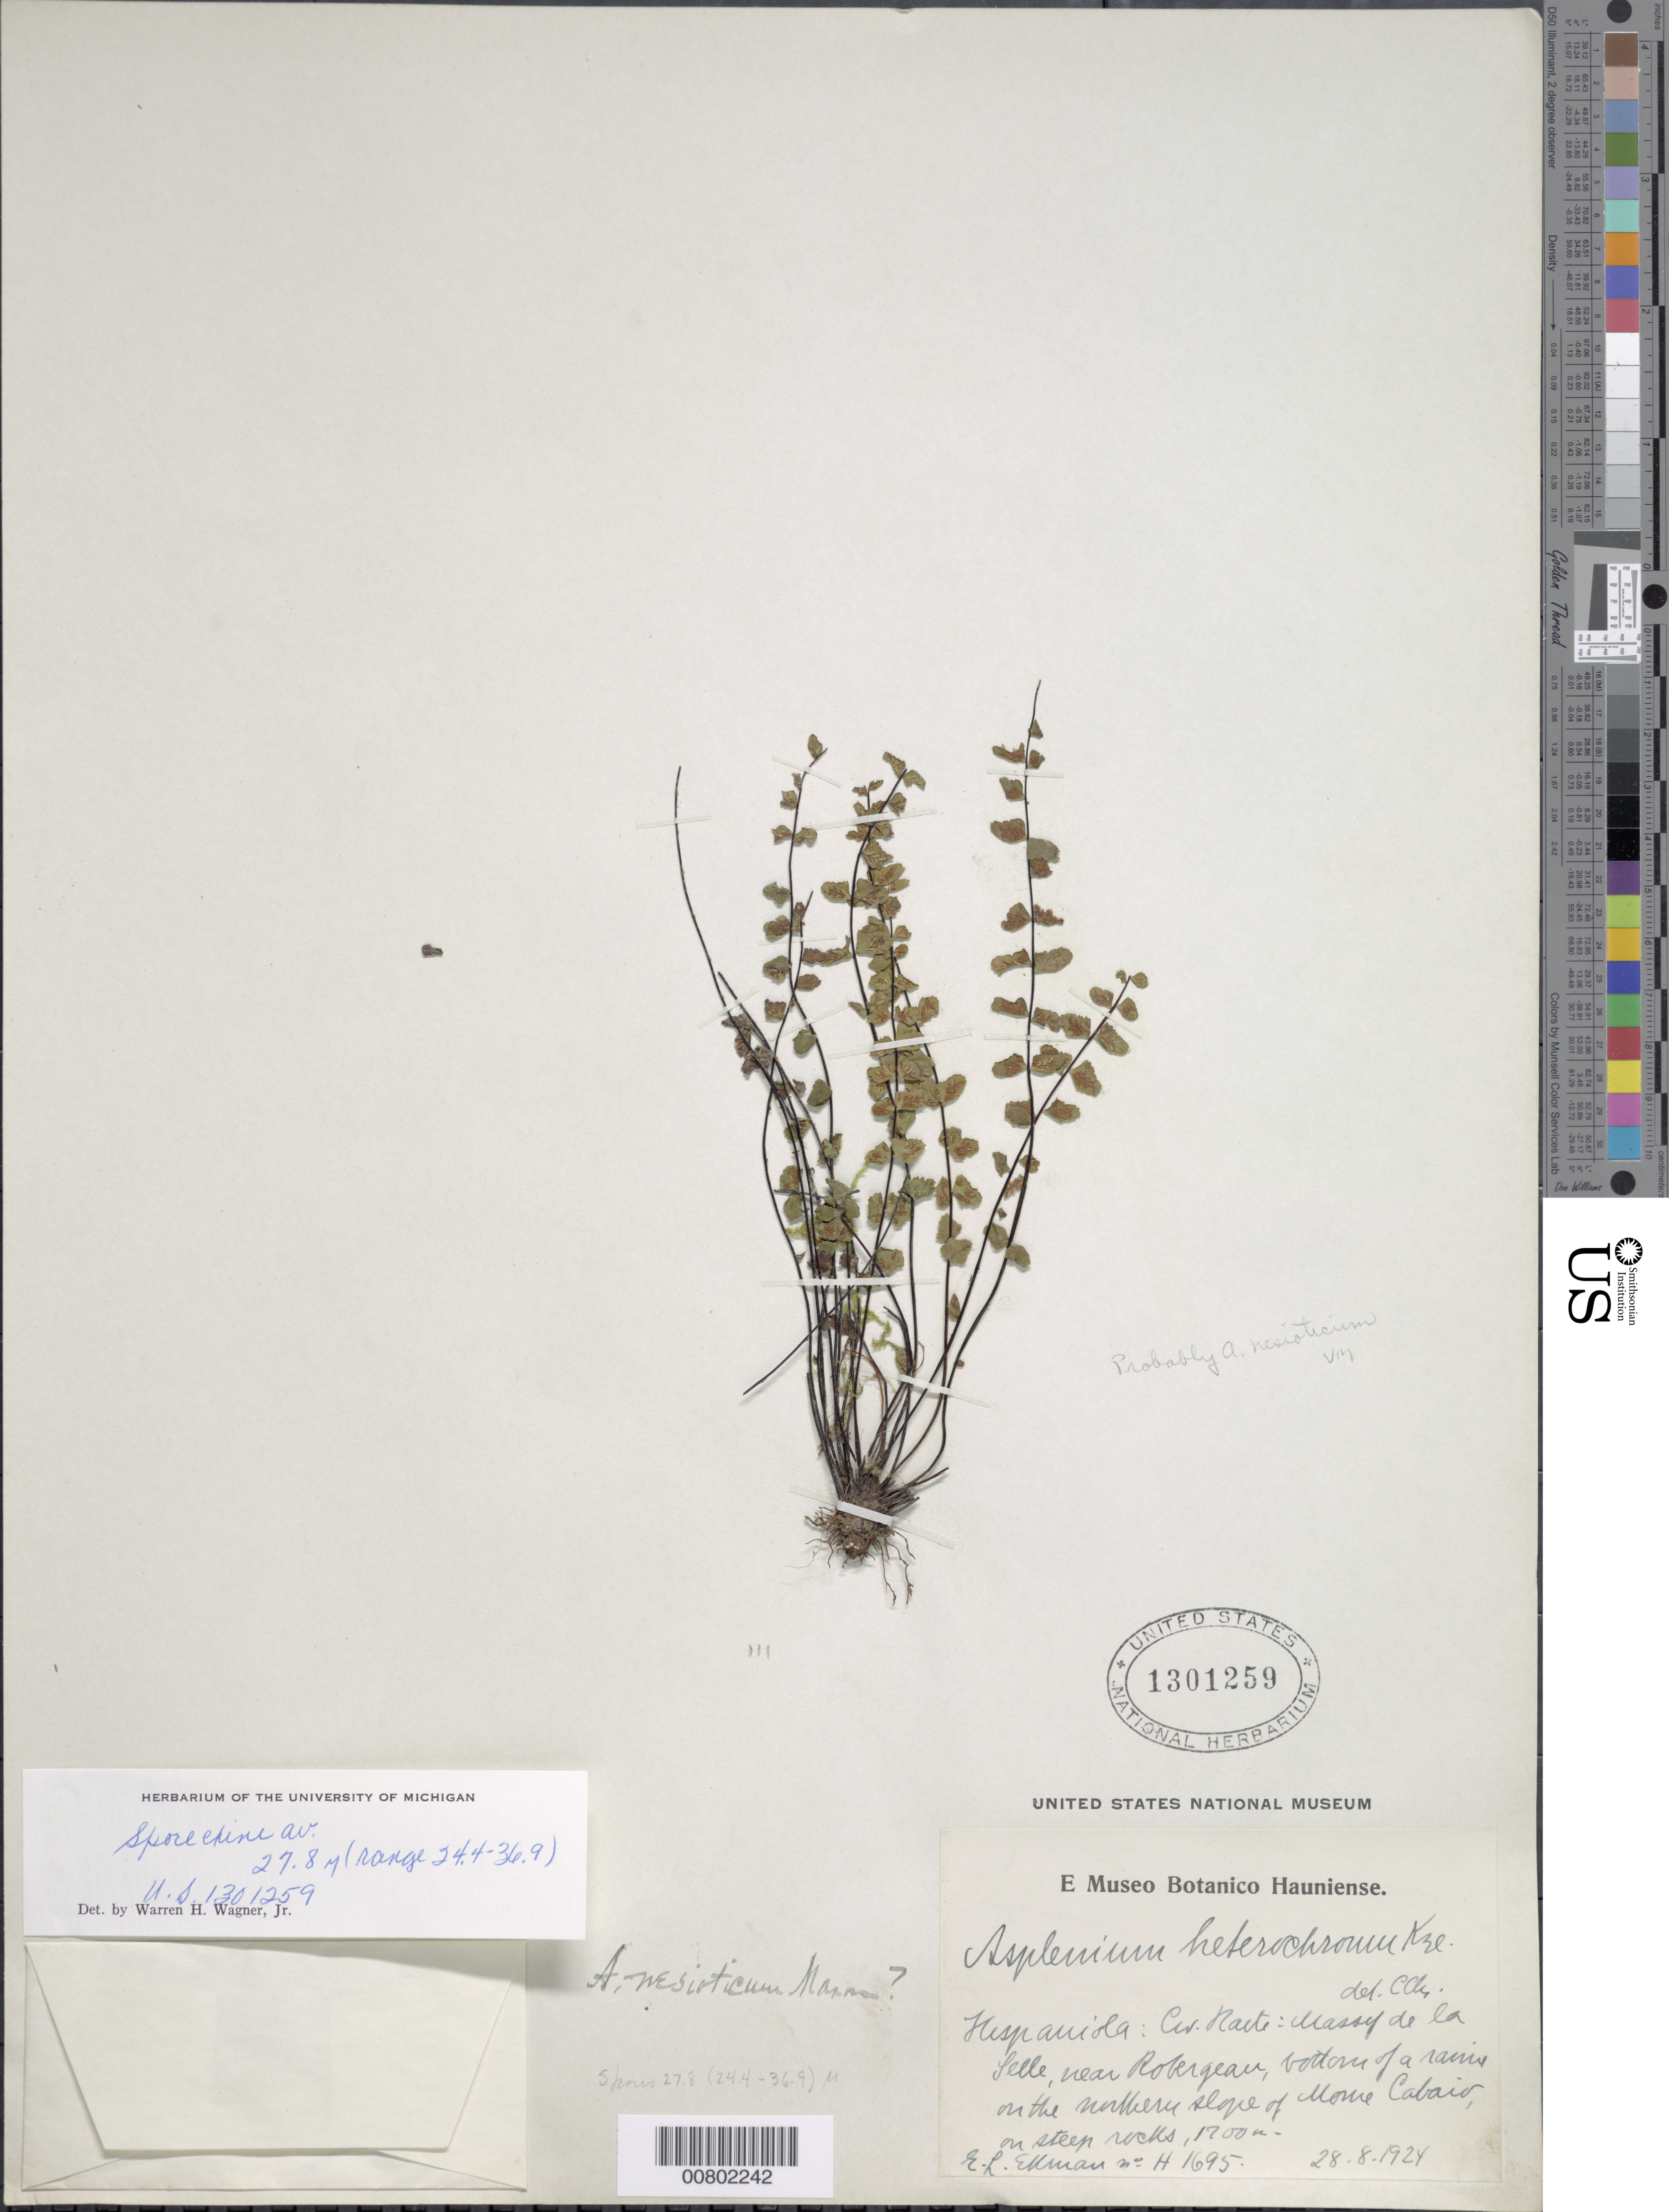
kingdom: Plantae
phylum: Tracheophyta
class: Polypodiopsida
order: Polypodiales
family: Aspleniaceae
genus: Asplenium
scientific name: Asplenium heterochroum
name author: Kunze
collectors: E. L. Ekman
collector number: H 1695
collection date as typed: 28 Aug 1924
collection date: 1924-08-28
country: Haiti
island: Hispaniola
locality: Massif de la Selle, near Robergeau, N slope of Morne Cabaio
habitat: Steep rocks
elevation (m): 1700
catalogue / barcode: US 1301259